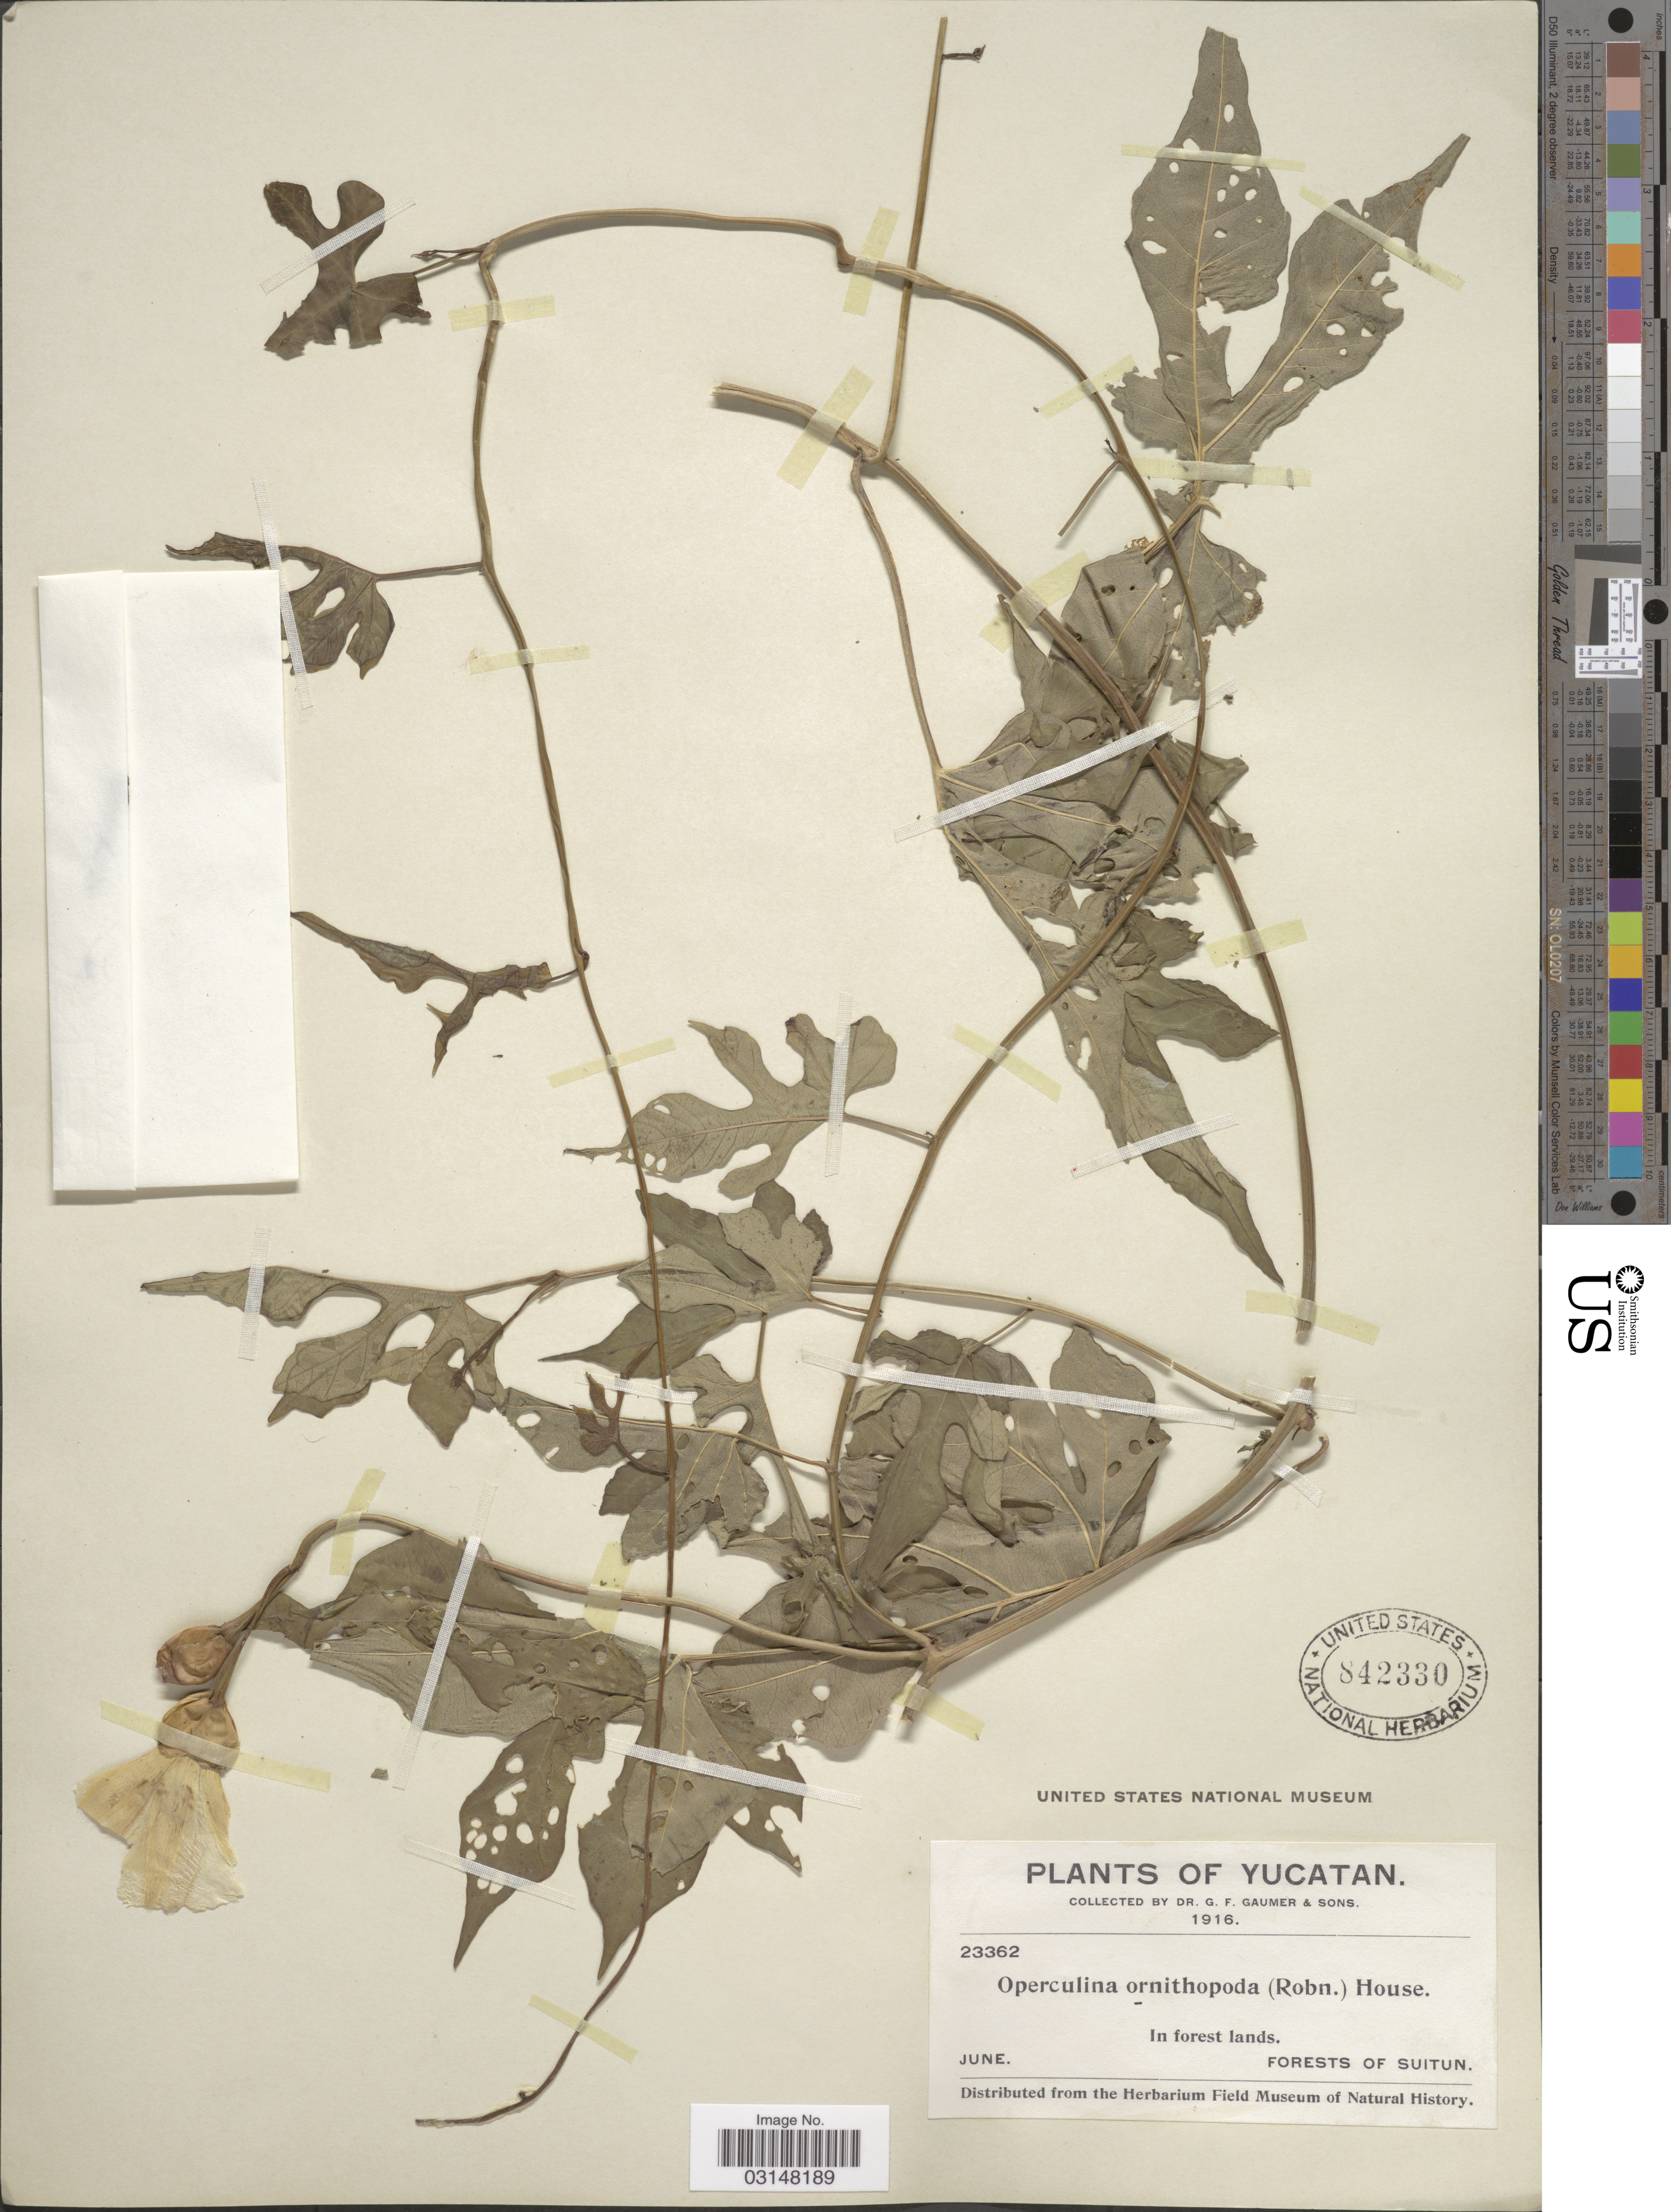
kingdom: Plantae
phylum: Tracheophyta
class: Magnoliopsida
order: Solanales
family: Convolvulaceae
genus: Operculina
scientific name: Operculina ornithopoda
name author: (B.L. Rob.) House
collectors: G. F. Gaumer & Sons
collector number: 23362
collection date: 1916-06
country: Mexico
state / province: Yucatán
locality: Forests of Suitun.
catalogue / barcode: US 842330